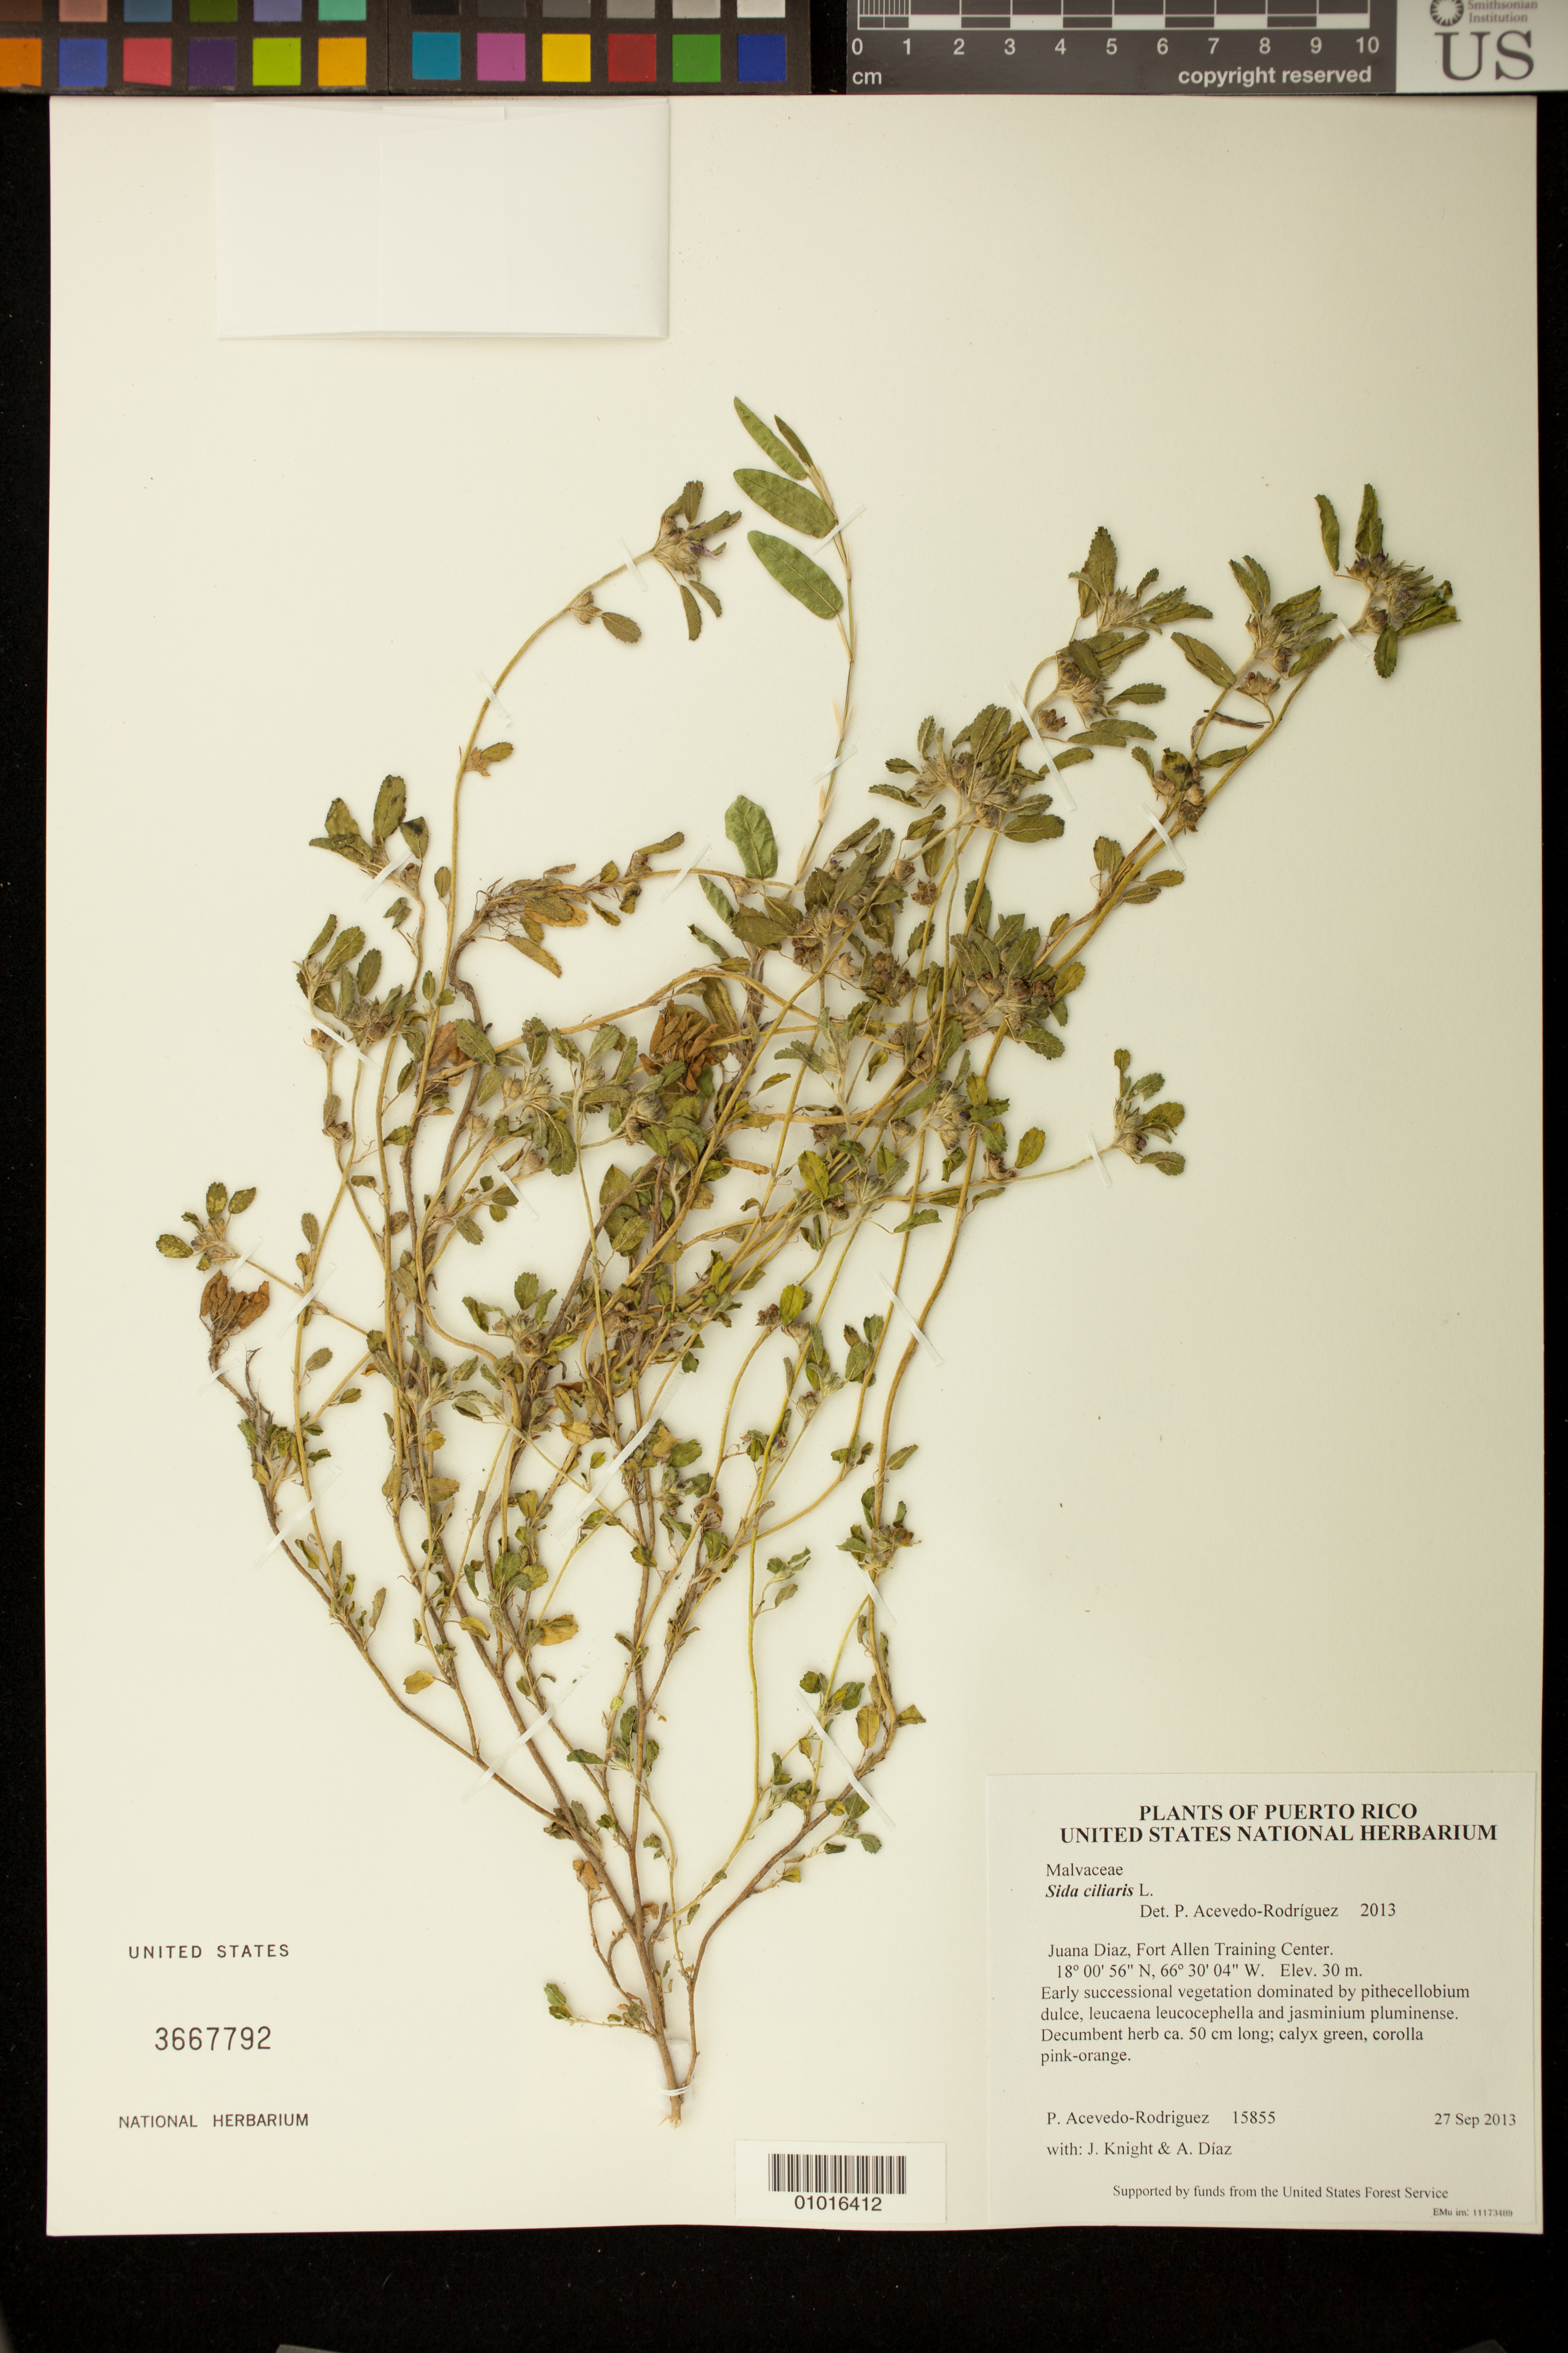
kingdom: Plantae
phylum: Tracheophyta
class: Magnoliopsida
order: Malvales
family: Malvaceae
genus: Sida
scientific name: Sida ciliaris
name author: L.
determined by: Acevedo-Rodríguez, P., (BOT), Smithsonian Institution - National Museum of Natural History (UNITED STATES)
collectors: P. Acevedo-Rodr., J. Knight & A. Díaz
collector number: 15855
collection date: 2013-09-27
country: Puerto Rico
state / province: Juana Diaz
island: Puerto Rico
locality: Fort Allen Training Center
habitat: Early successional vegetation dominated by pithecellobium dulce, leucaena leucocephella and jasminium pluminense.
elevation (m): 30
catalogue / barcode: US 3667792